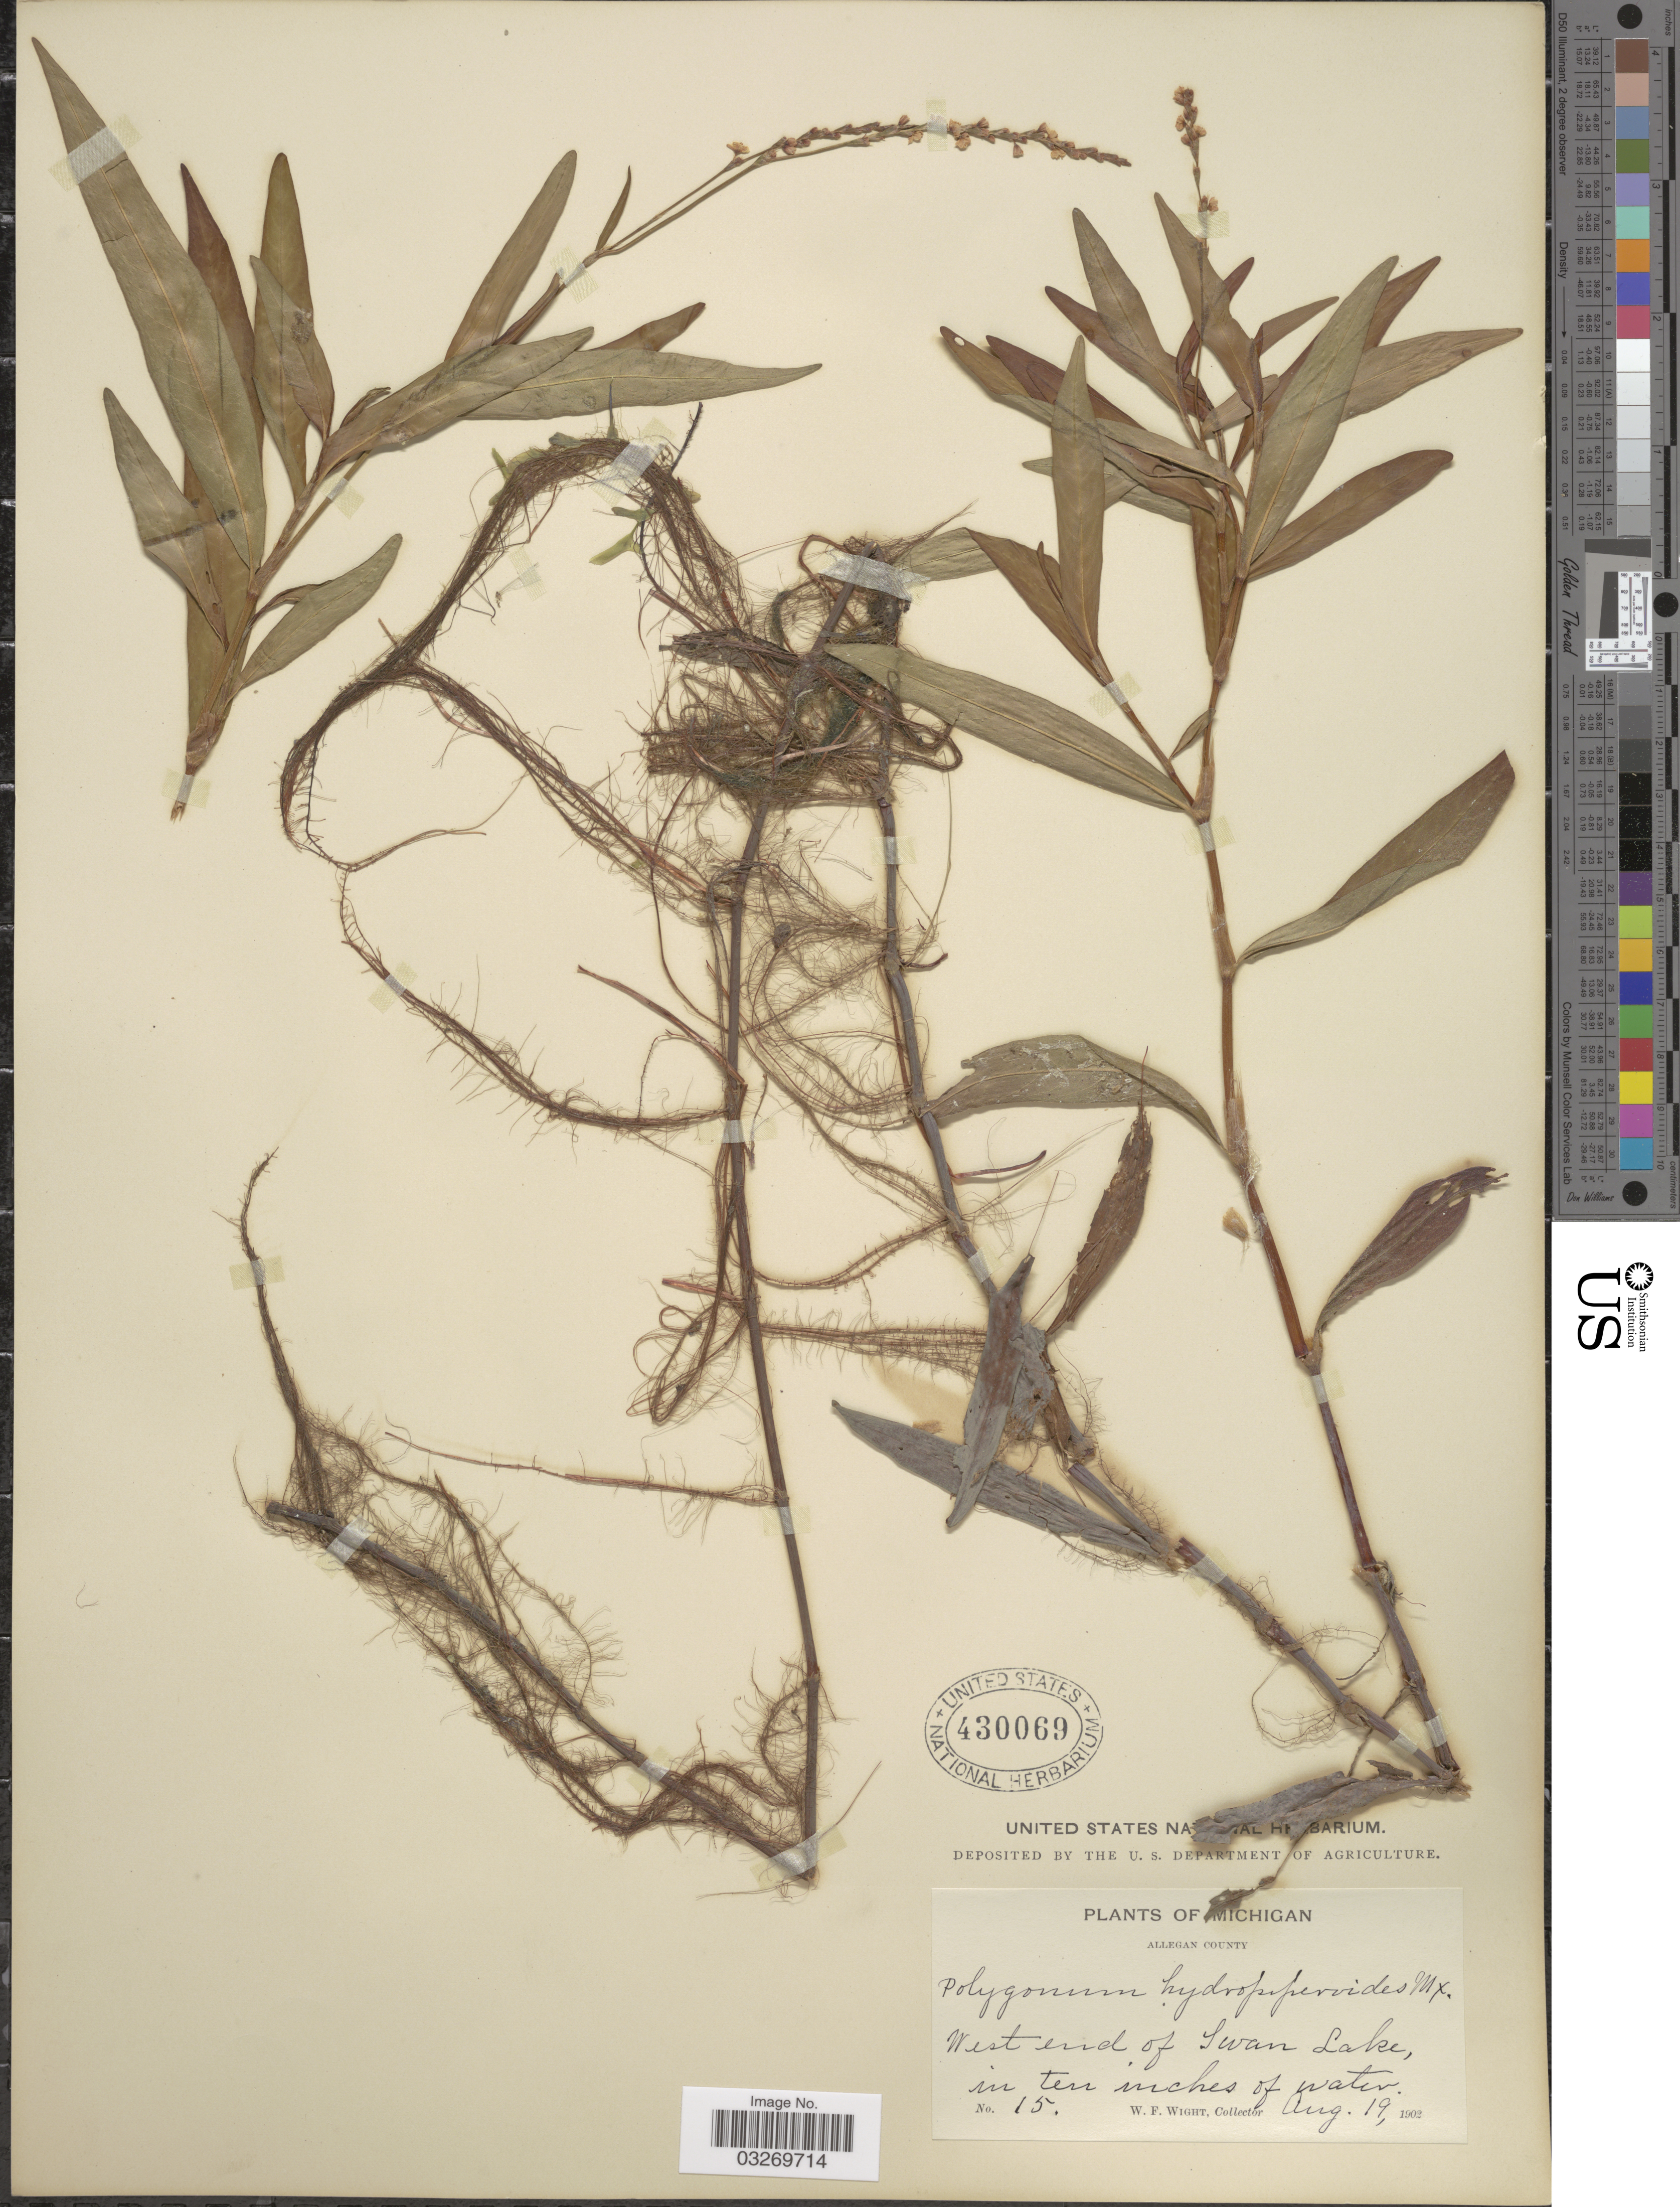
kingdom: Plantae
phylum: Tracheophyta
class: Magnoliopsida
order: Caryophyllales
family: Polygonaceae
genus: Persicaria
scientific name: Persicaria hydropiperoides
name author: (Michx.) Small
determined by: Atha, D. E.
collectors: W. Wight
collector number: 15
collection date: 1902-08-19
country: United States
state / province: Michigan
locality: Allegan County. West end of Swan Lake, in ten inches of water.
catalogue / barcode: US 430069